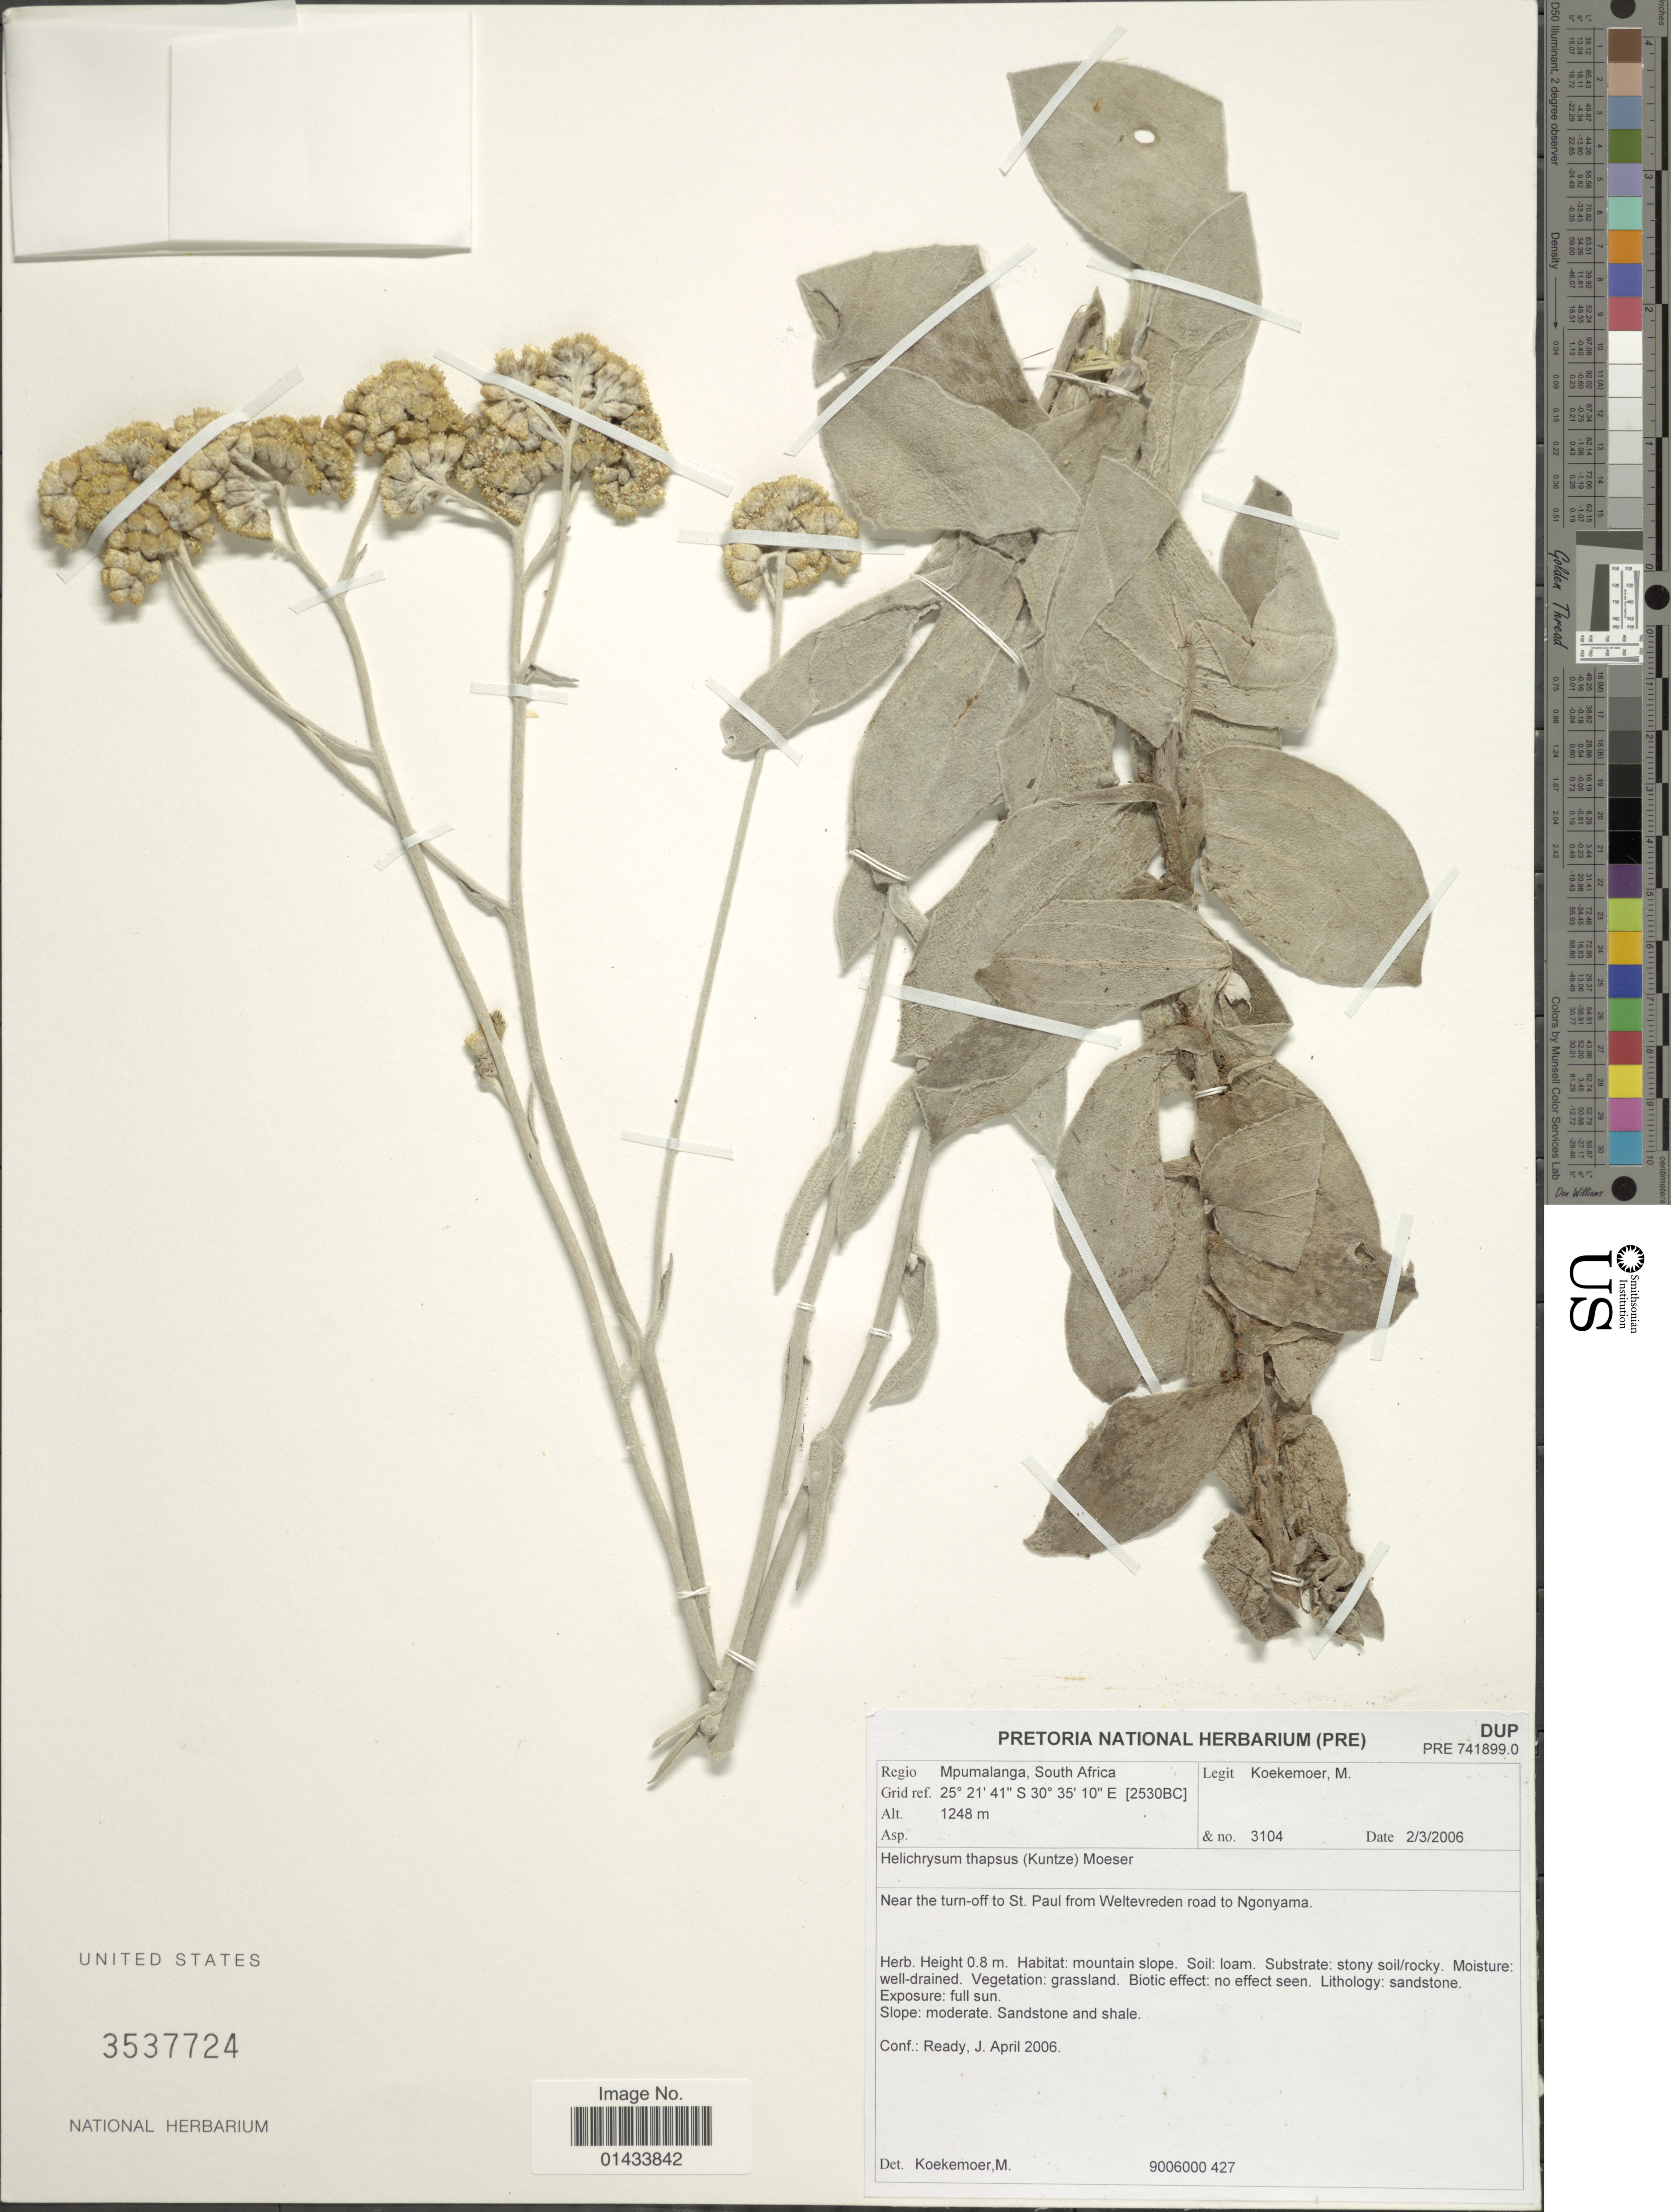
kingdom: Plantae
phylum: Tracheophyta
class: Magnoliopsida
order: Asterales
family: Asteraceae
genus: Helichrysum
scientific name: Helichrysum thapsus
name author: (Kuntze) Moeser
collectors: M. Koekemoer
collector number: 3104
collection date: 2006-03-02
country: South Africa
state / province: Mpumalanga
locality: Regio Mpumalanga, South Africa, Grid ref. [2530BC], Near the turn-off to St. Paul from Weltevreden road to Ngonyama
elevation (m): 1248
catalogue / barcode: US 3537724